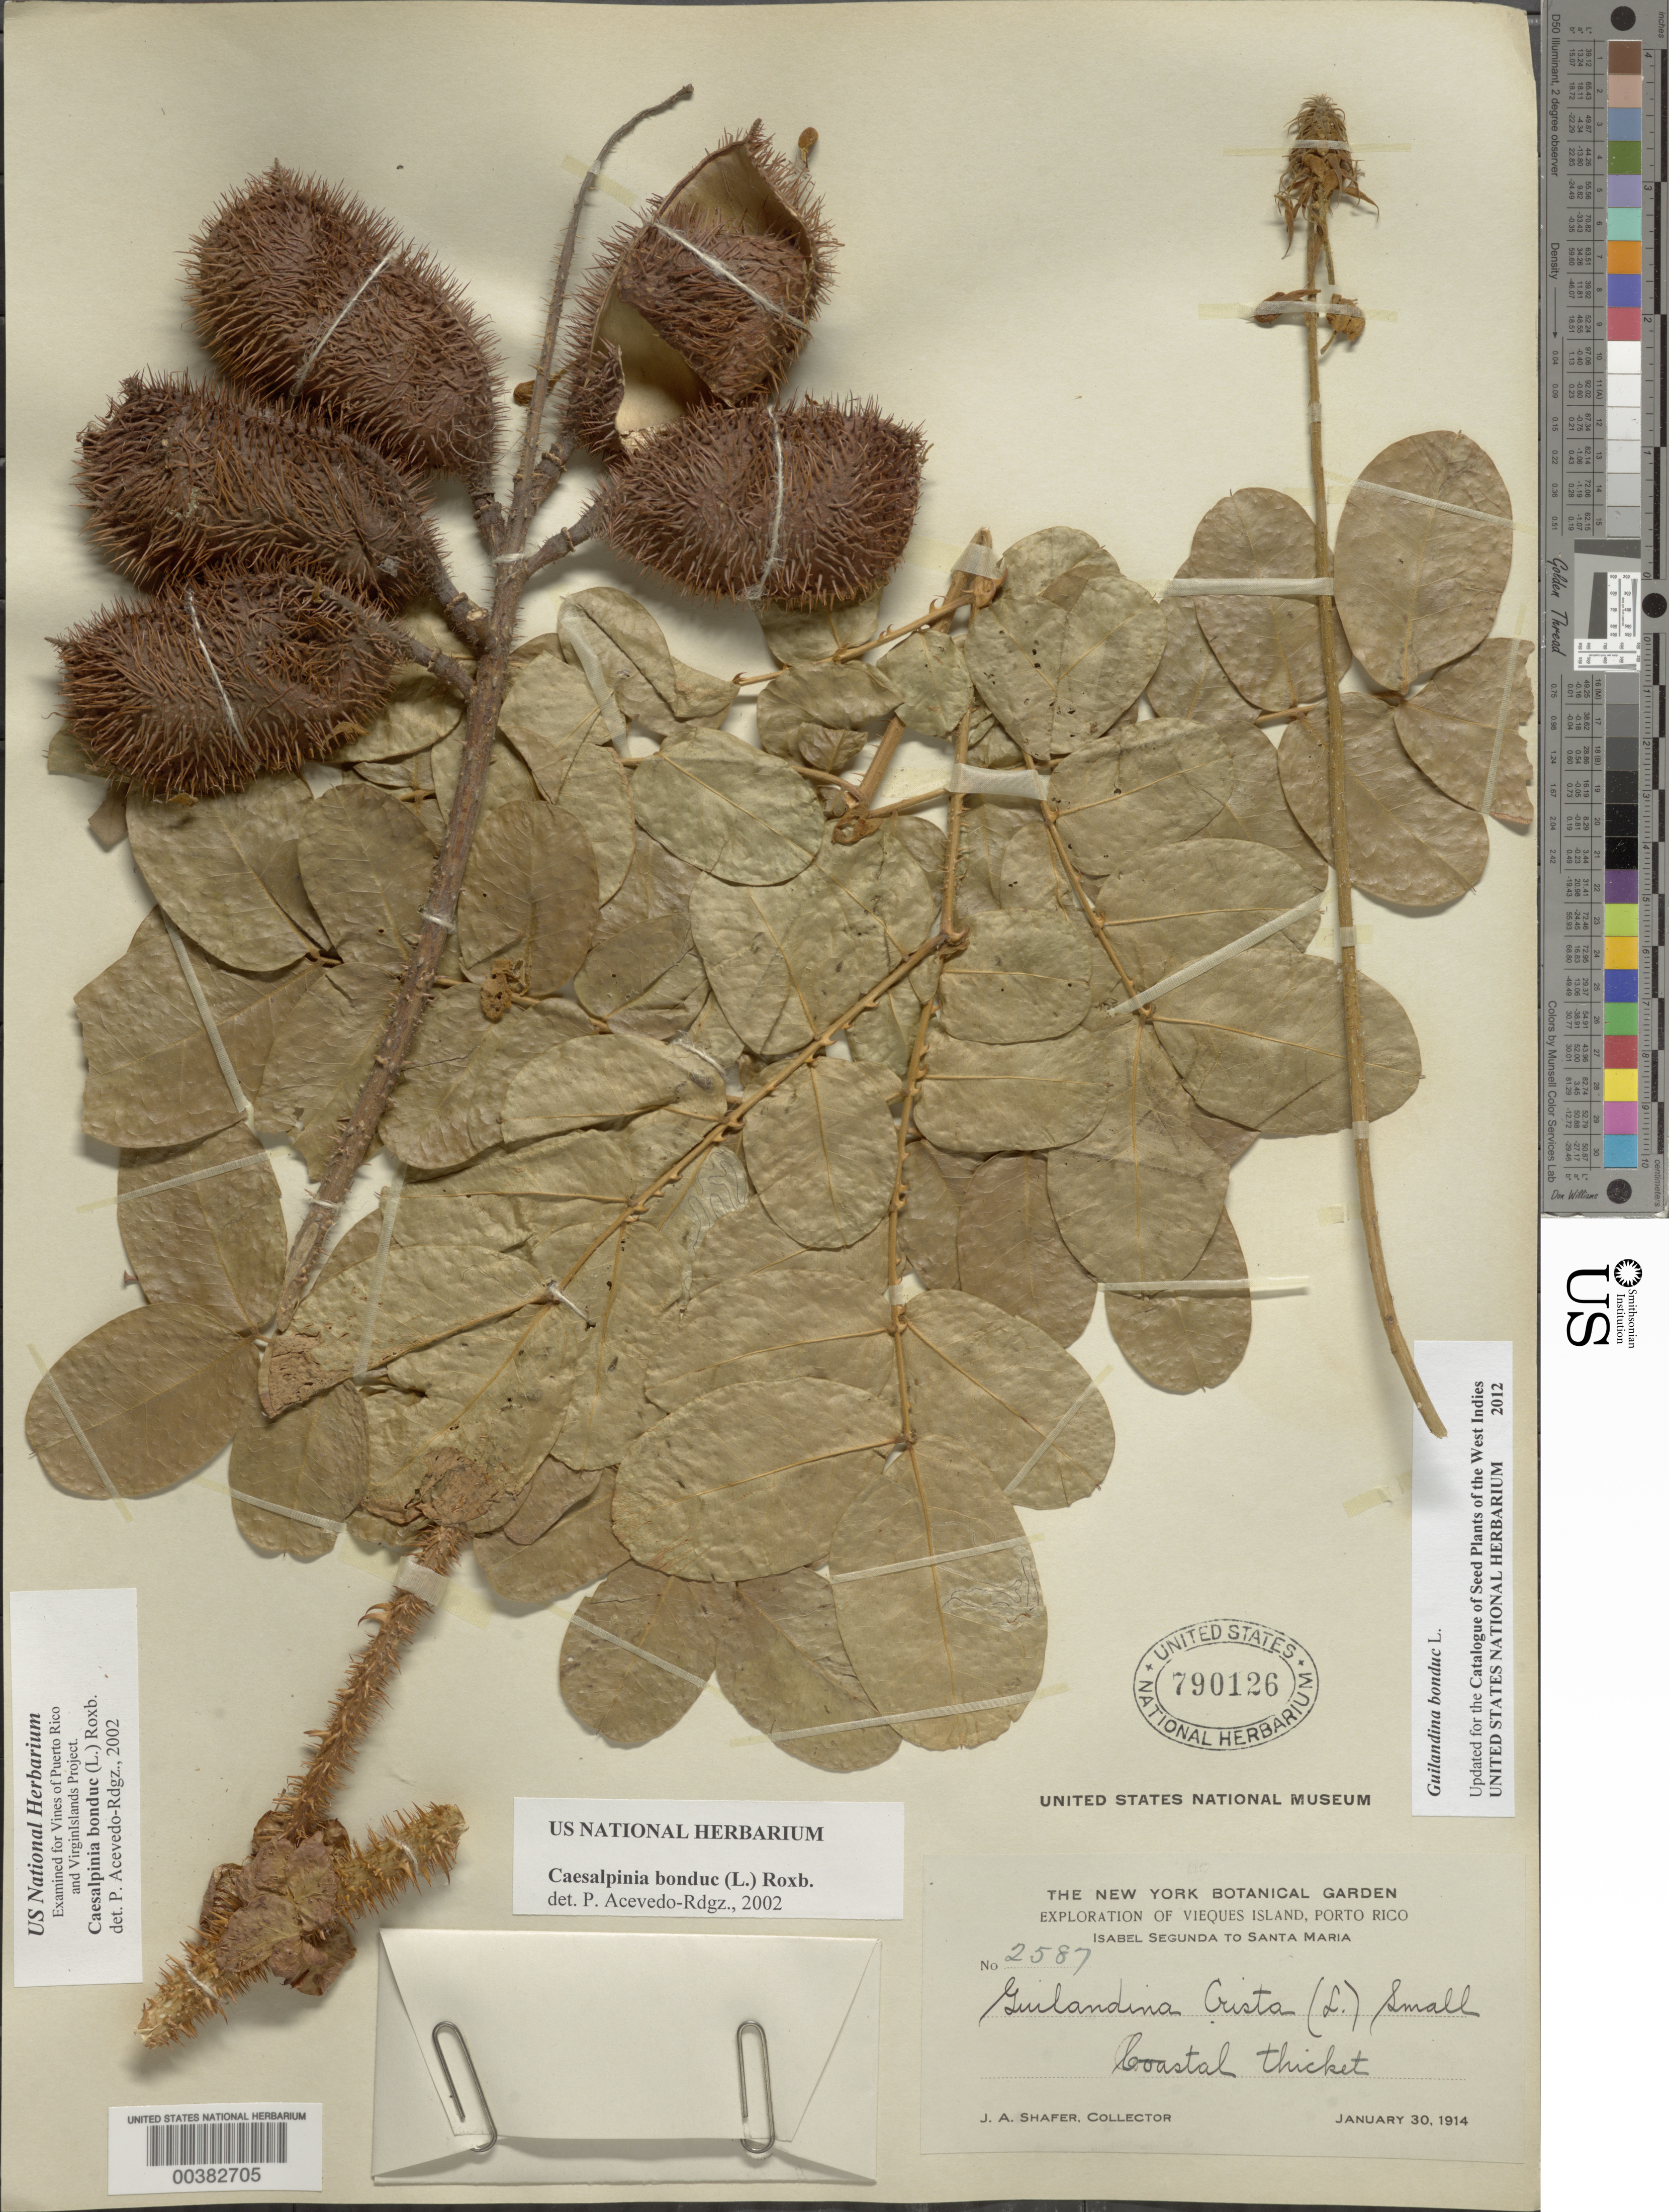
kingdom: Plantae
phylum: Tracheophyta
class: Magnoliopsida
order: Fabales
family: Fabaceae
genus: Guilandina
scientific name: Guilandina bonduc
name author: L.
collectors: J. A. Shafer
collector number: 2587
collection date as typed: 30 Jan 1914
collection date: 1914-01-30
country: Puerto Rico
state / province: Vieques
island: Vieques Island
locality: Isabel Segunda to Santa Maria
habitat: coastal thicket.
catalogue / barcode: US 790126